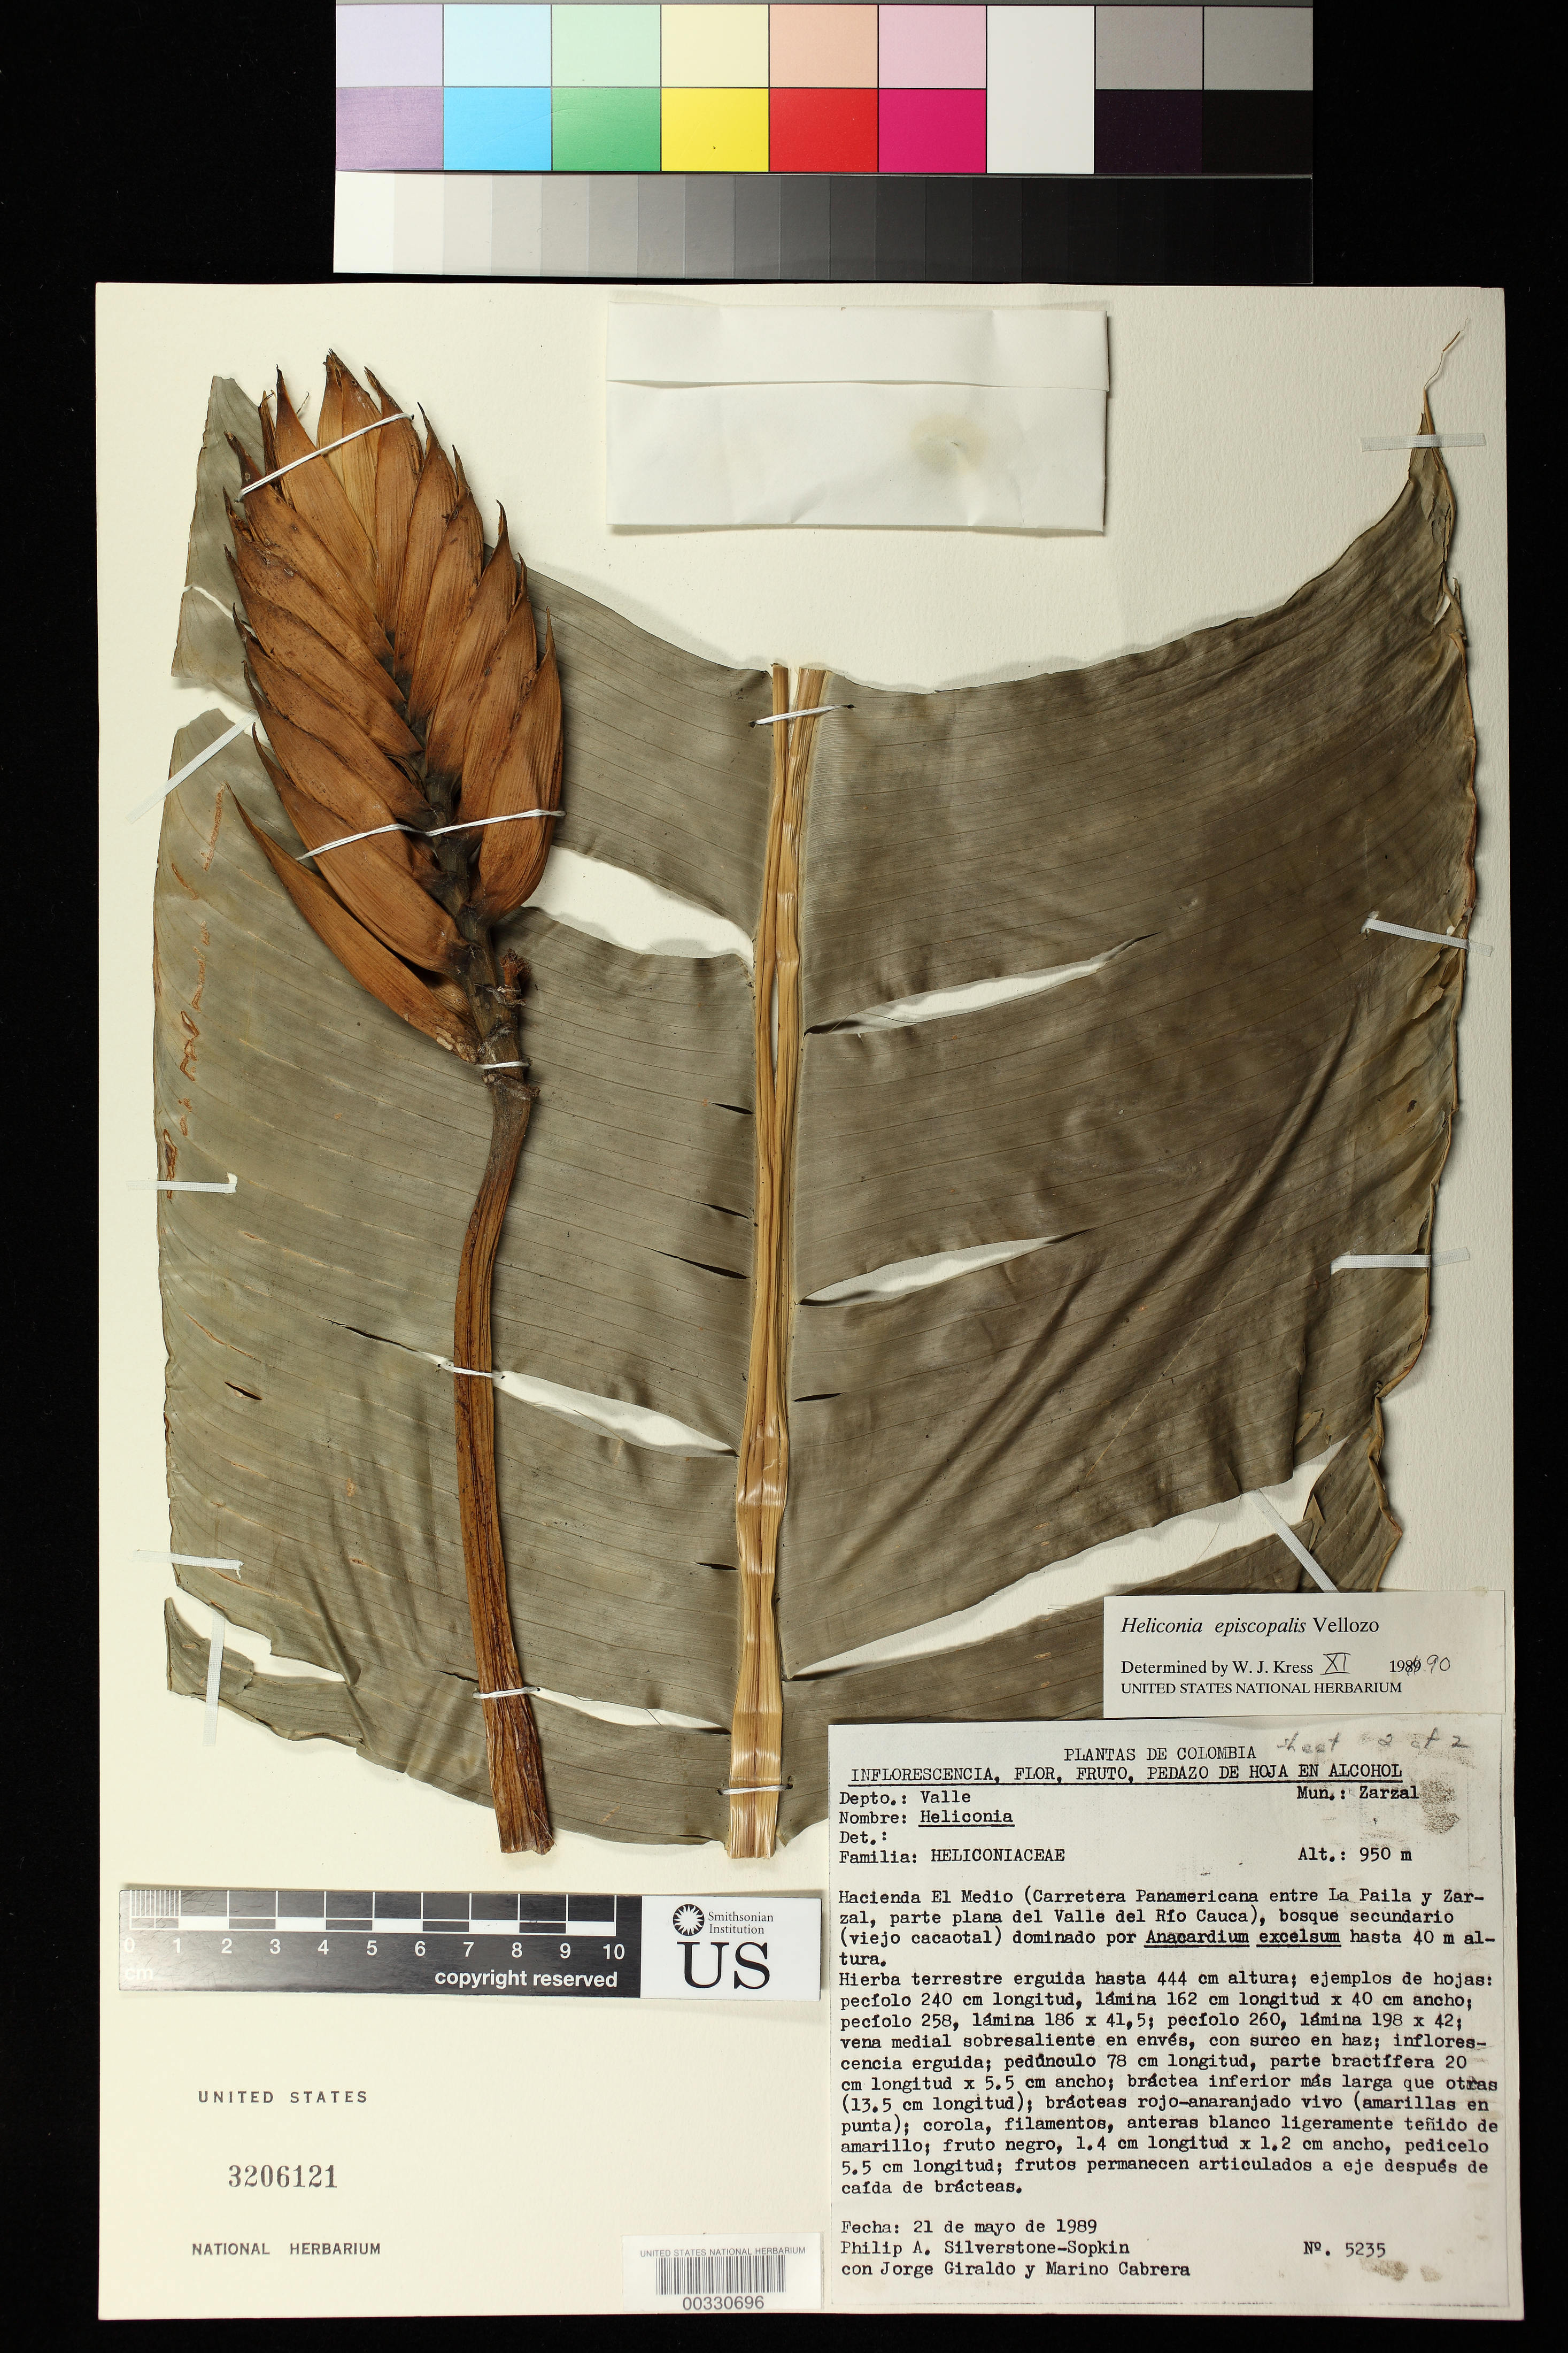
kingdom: Plantae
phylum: Tracheophyta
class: Liliopsida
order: Zingiberales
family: Heliconiaceae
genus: Heliconia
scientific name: Heliconia episcopalis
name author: Vell.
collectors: P. A. Silverstone-Sopkin, J. Giraldo & M. Cabrera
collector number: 5235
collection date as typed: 21 May 1989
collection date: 1989-05-21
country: Colombia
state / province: Valle del Cauca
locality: Hacienda el Medio (Panamerican highway between la Paila and Zarzal, parte plana del Valle del Rio Cauca)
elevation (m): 40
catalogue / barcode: US 3206121